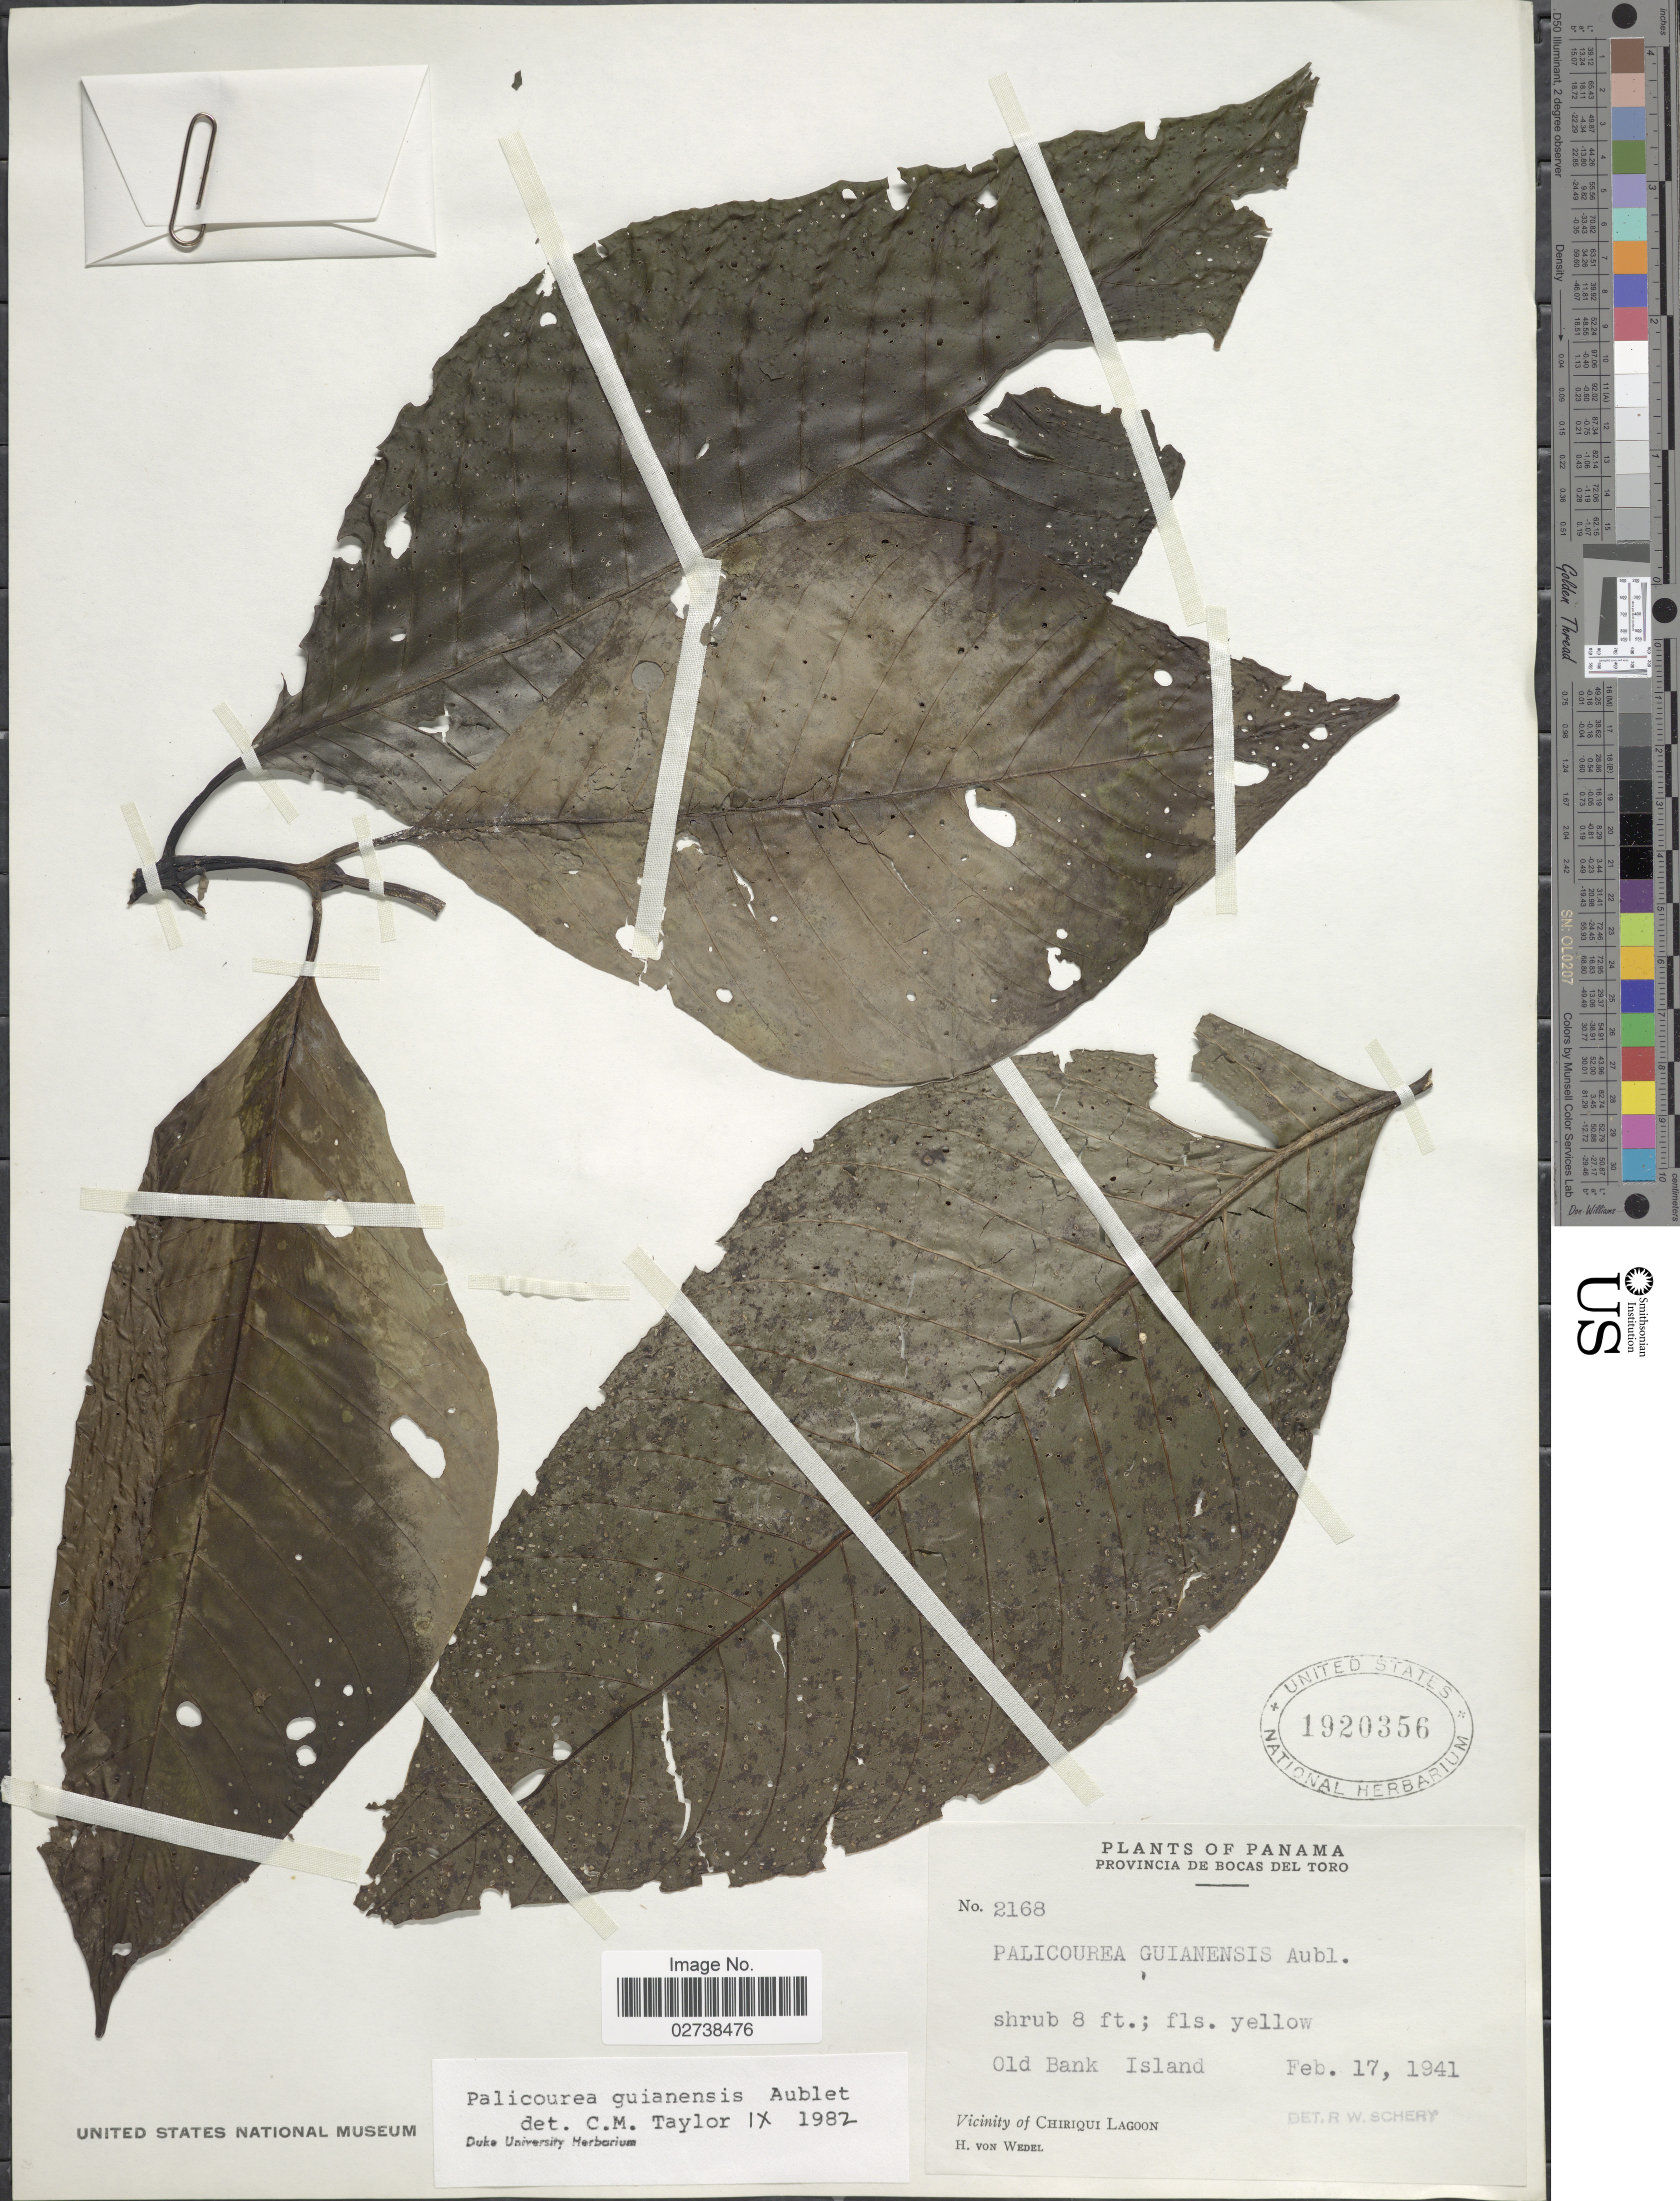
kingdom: Plantae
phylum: Tracheophyta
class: Magnoliopsida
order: Gentianales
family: Rubiaceae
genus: Palicourea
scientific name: Palicourea guianensis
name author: Aubl.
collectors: H. von Wedel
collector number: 2168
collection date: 1941-02-17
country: Panama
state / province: Bocas del Toro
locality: Old Bank Island, Vicinity of Chiriqui Lagoon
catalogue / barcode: US 1920356